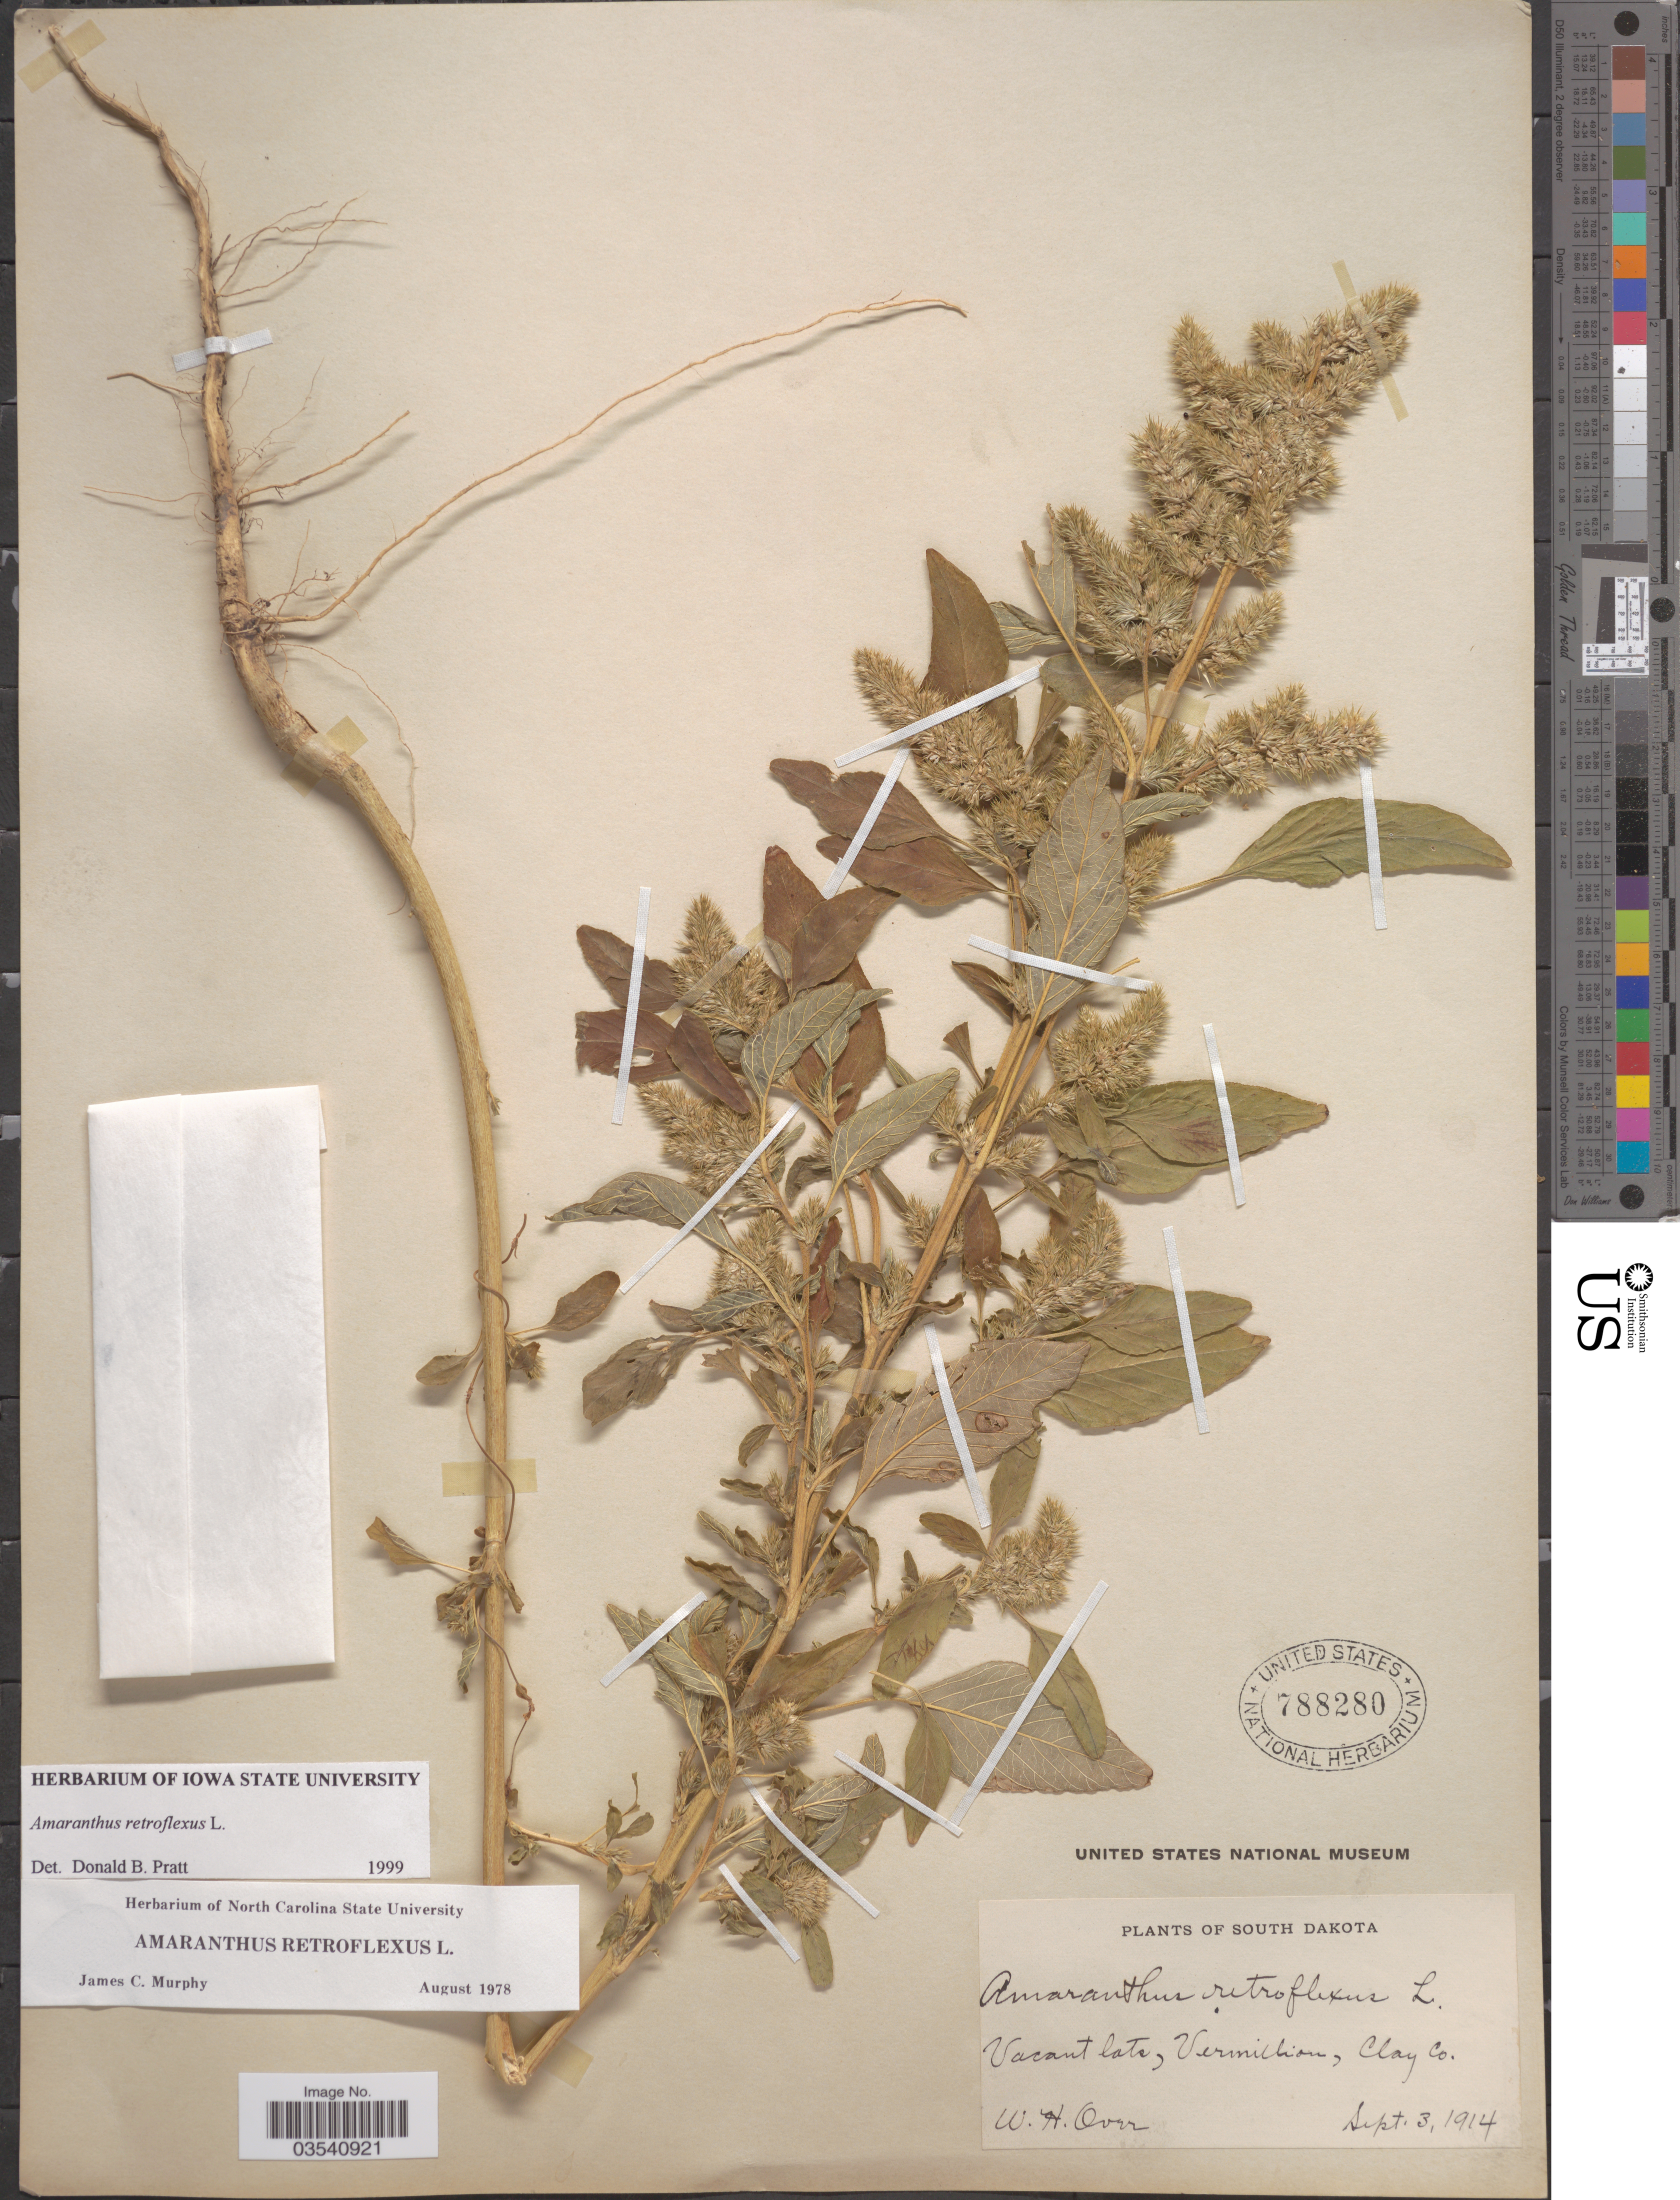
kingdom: Plantae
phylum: Tracheophyta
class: Magnoliopsida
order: Caryophyllales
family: Amaranthaceae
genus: Amaranthus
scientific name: Amaranthus retroflexus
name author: L.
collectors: W. Over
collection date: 1914-09-03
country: United States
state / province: South Dakota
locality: Vacant lots, Vermillion, Clay Co.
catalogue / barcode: US 788280